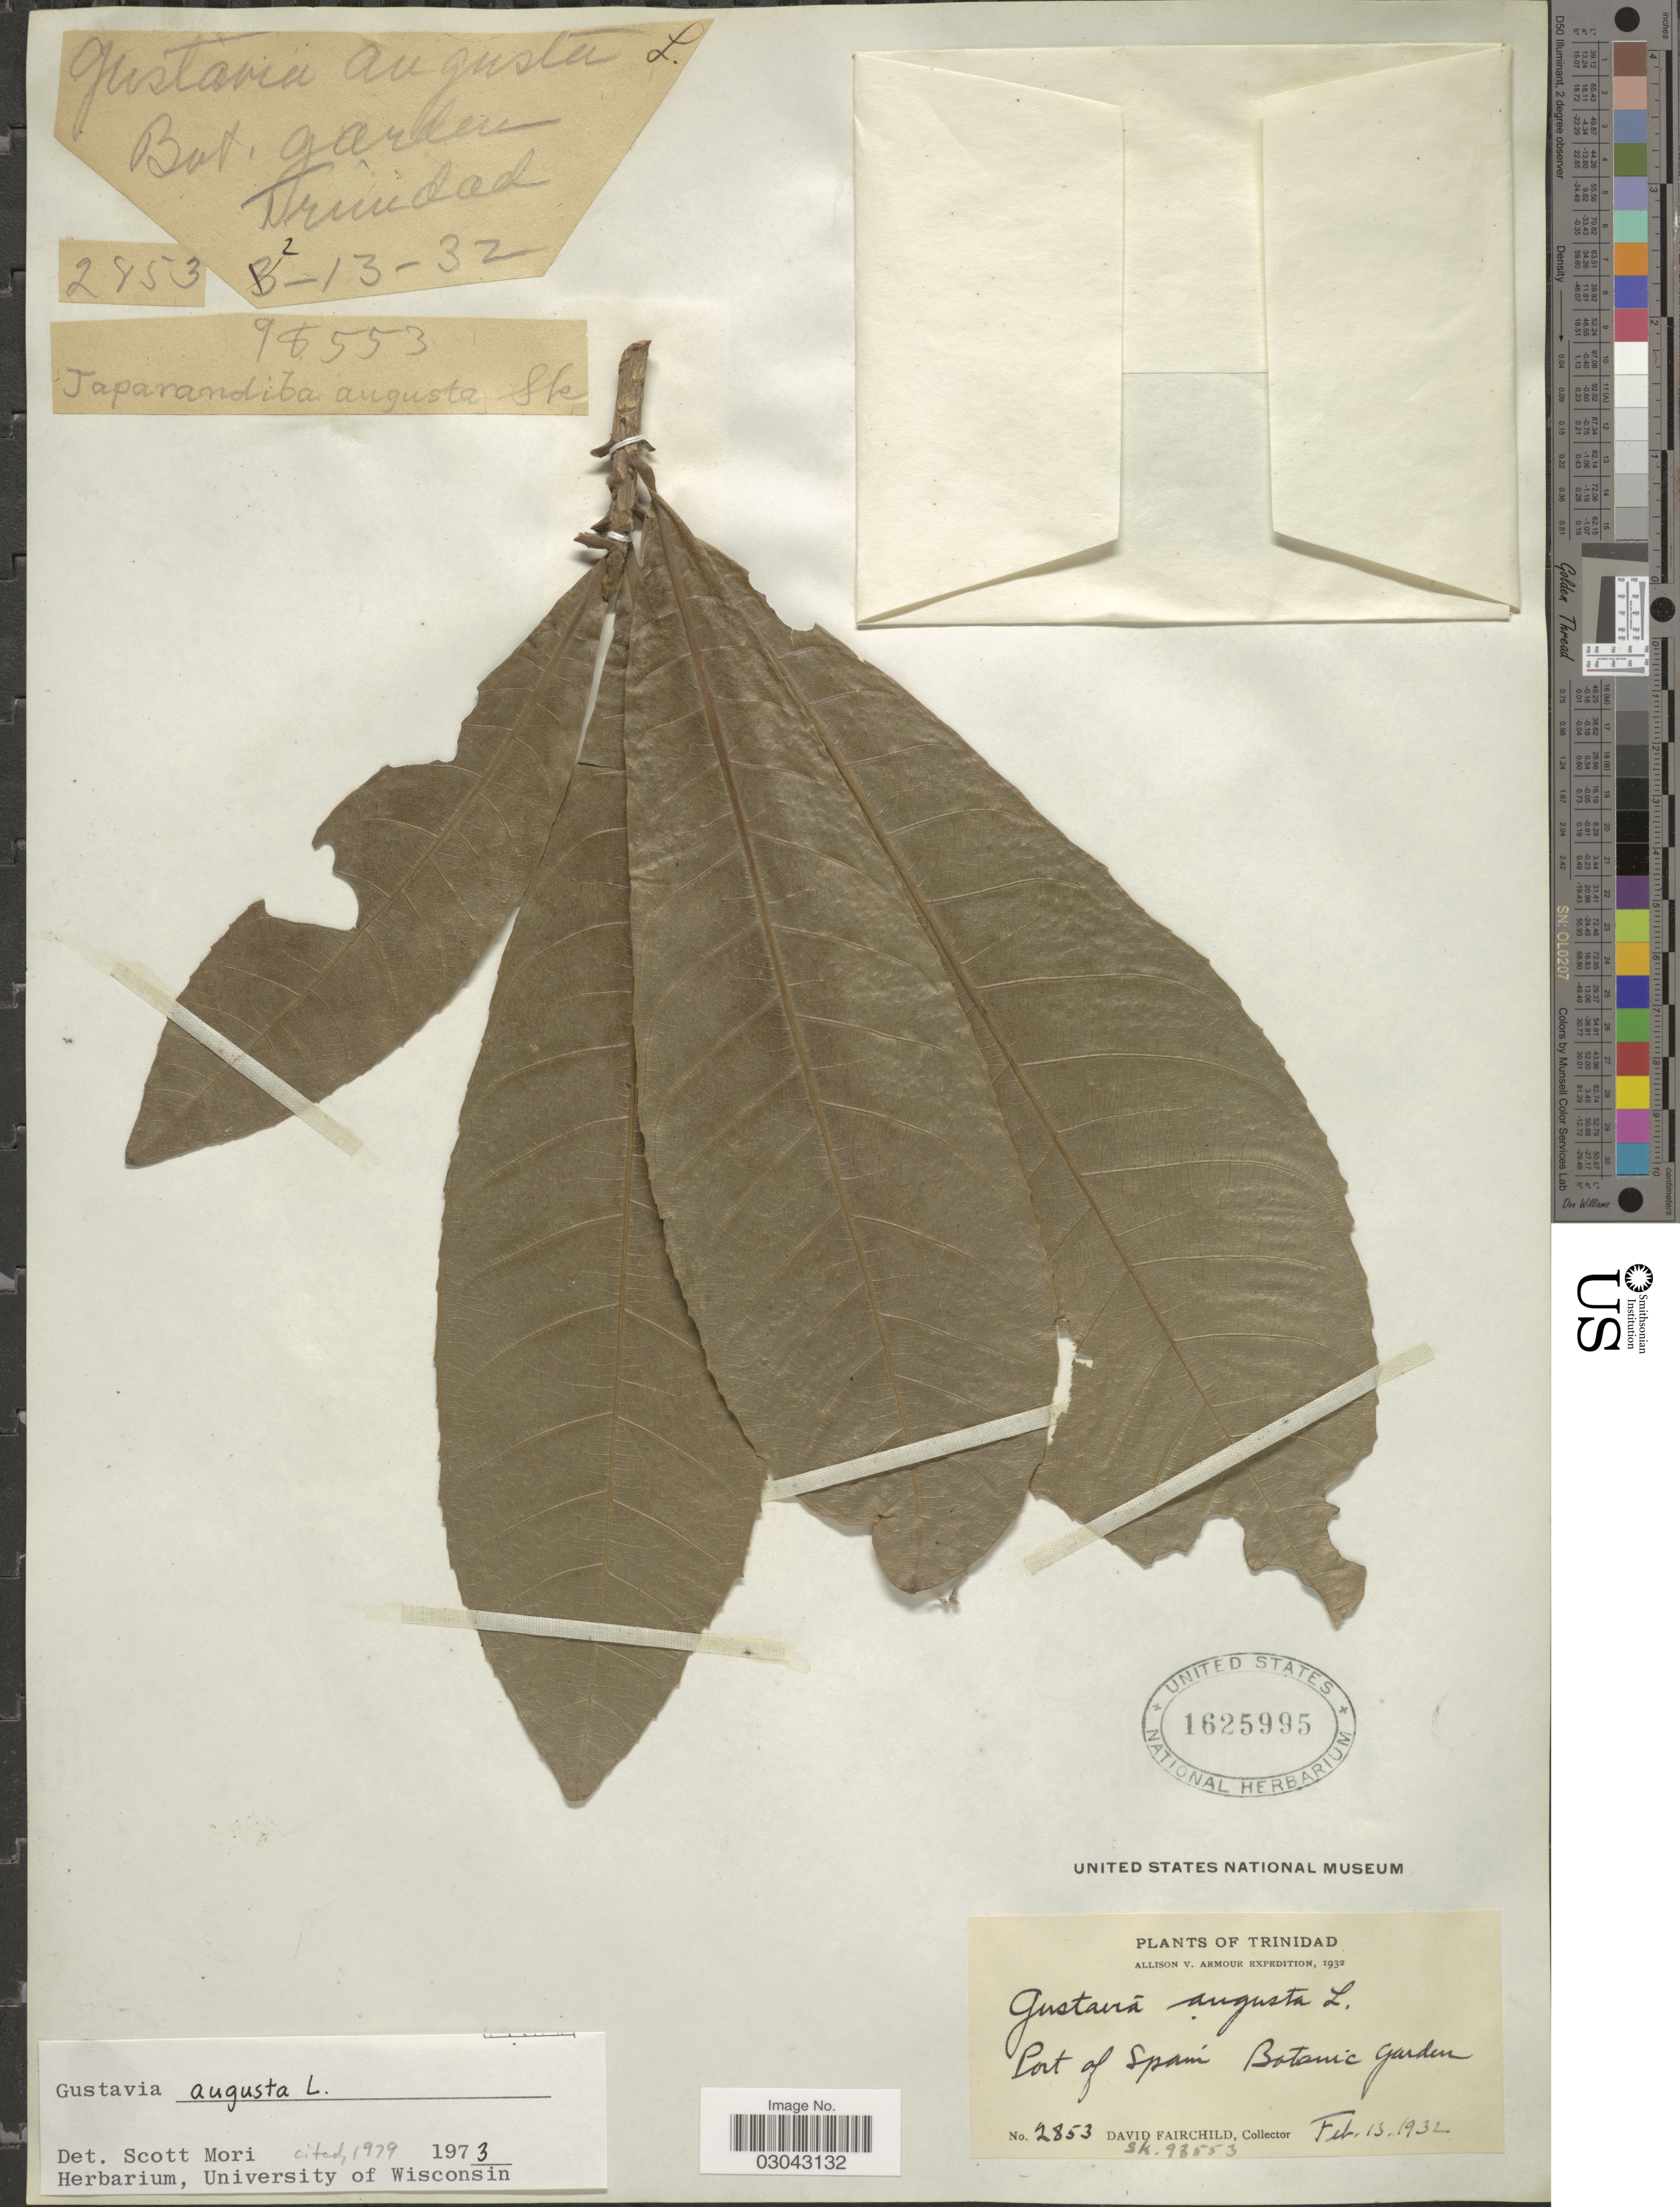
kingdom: Plantae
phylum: Tracheophyta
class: Magnoliopsida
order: Ericales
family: Lecythidaceae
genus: Gustavia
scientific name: Gustavia augusta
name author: L.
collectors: D. Fairchild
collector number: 2853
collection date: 1932-02-13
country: Trinidad and Tobago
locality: Trinidad, Port of Spain, Botanic Garden.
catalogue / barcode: US 1625995